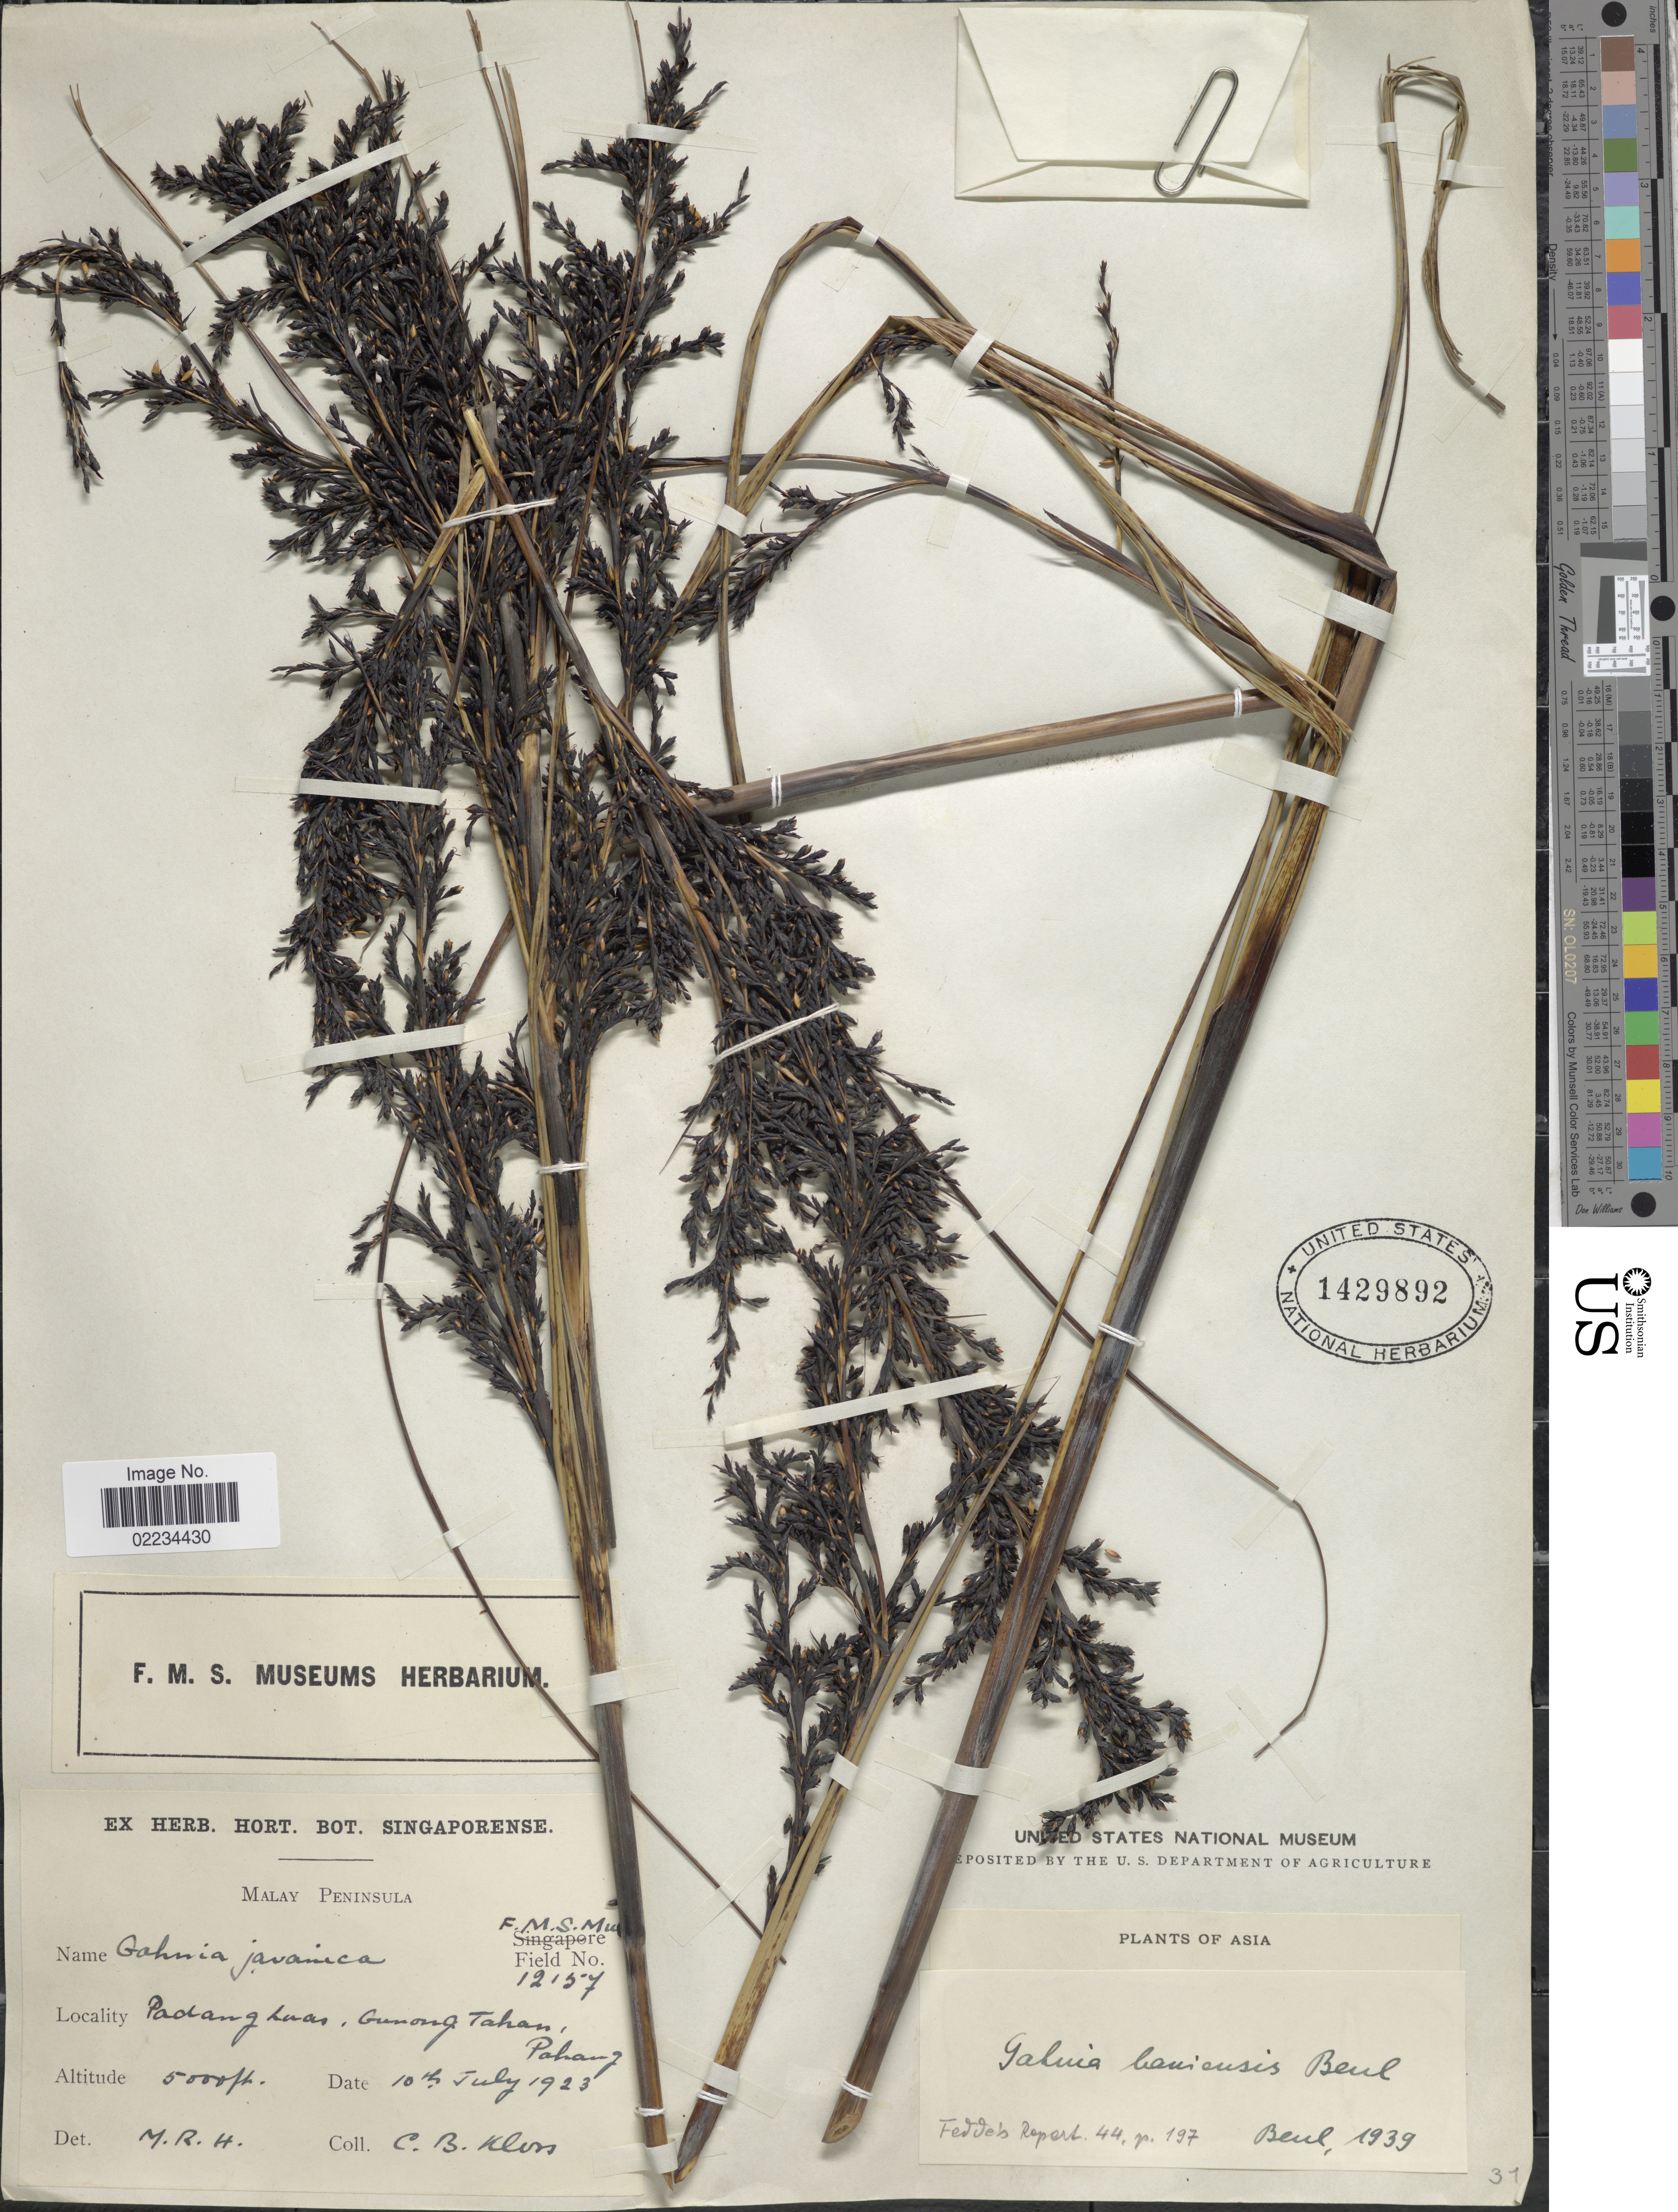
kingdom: Plantae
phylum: Tracheophyta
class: Liliopsida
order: Poales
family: Cyperaceae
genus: Gahnia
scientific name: Gahnia baniensis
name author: Benl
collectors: C. Kloss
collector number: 12157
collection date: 1923-07-10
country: Malaysia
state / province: Pahang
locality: Malay Peninsula, Padang Laas, Gunong Tahan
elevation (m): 1524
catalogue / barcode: US 1429892